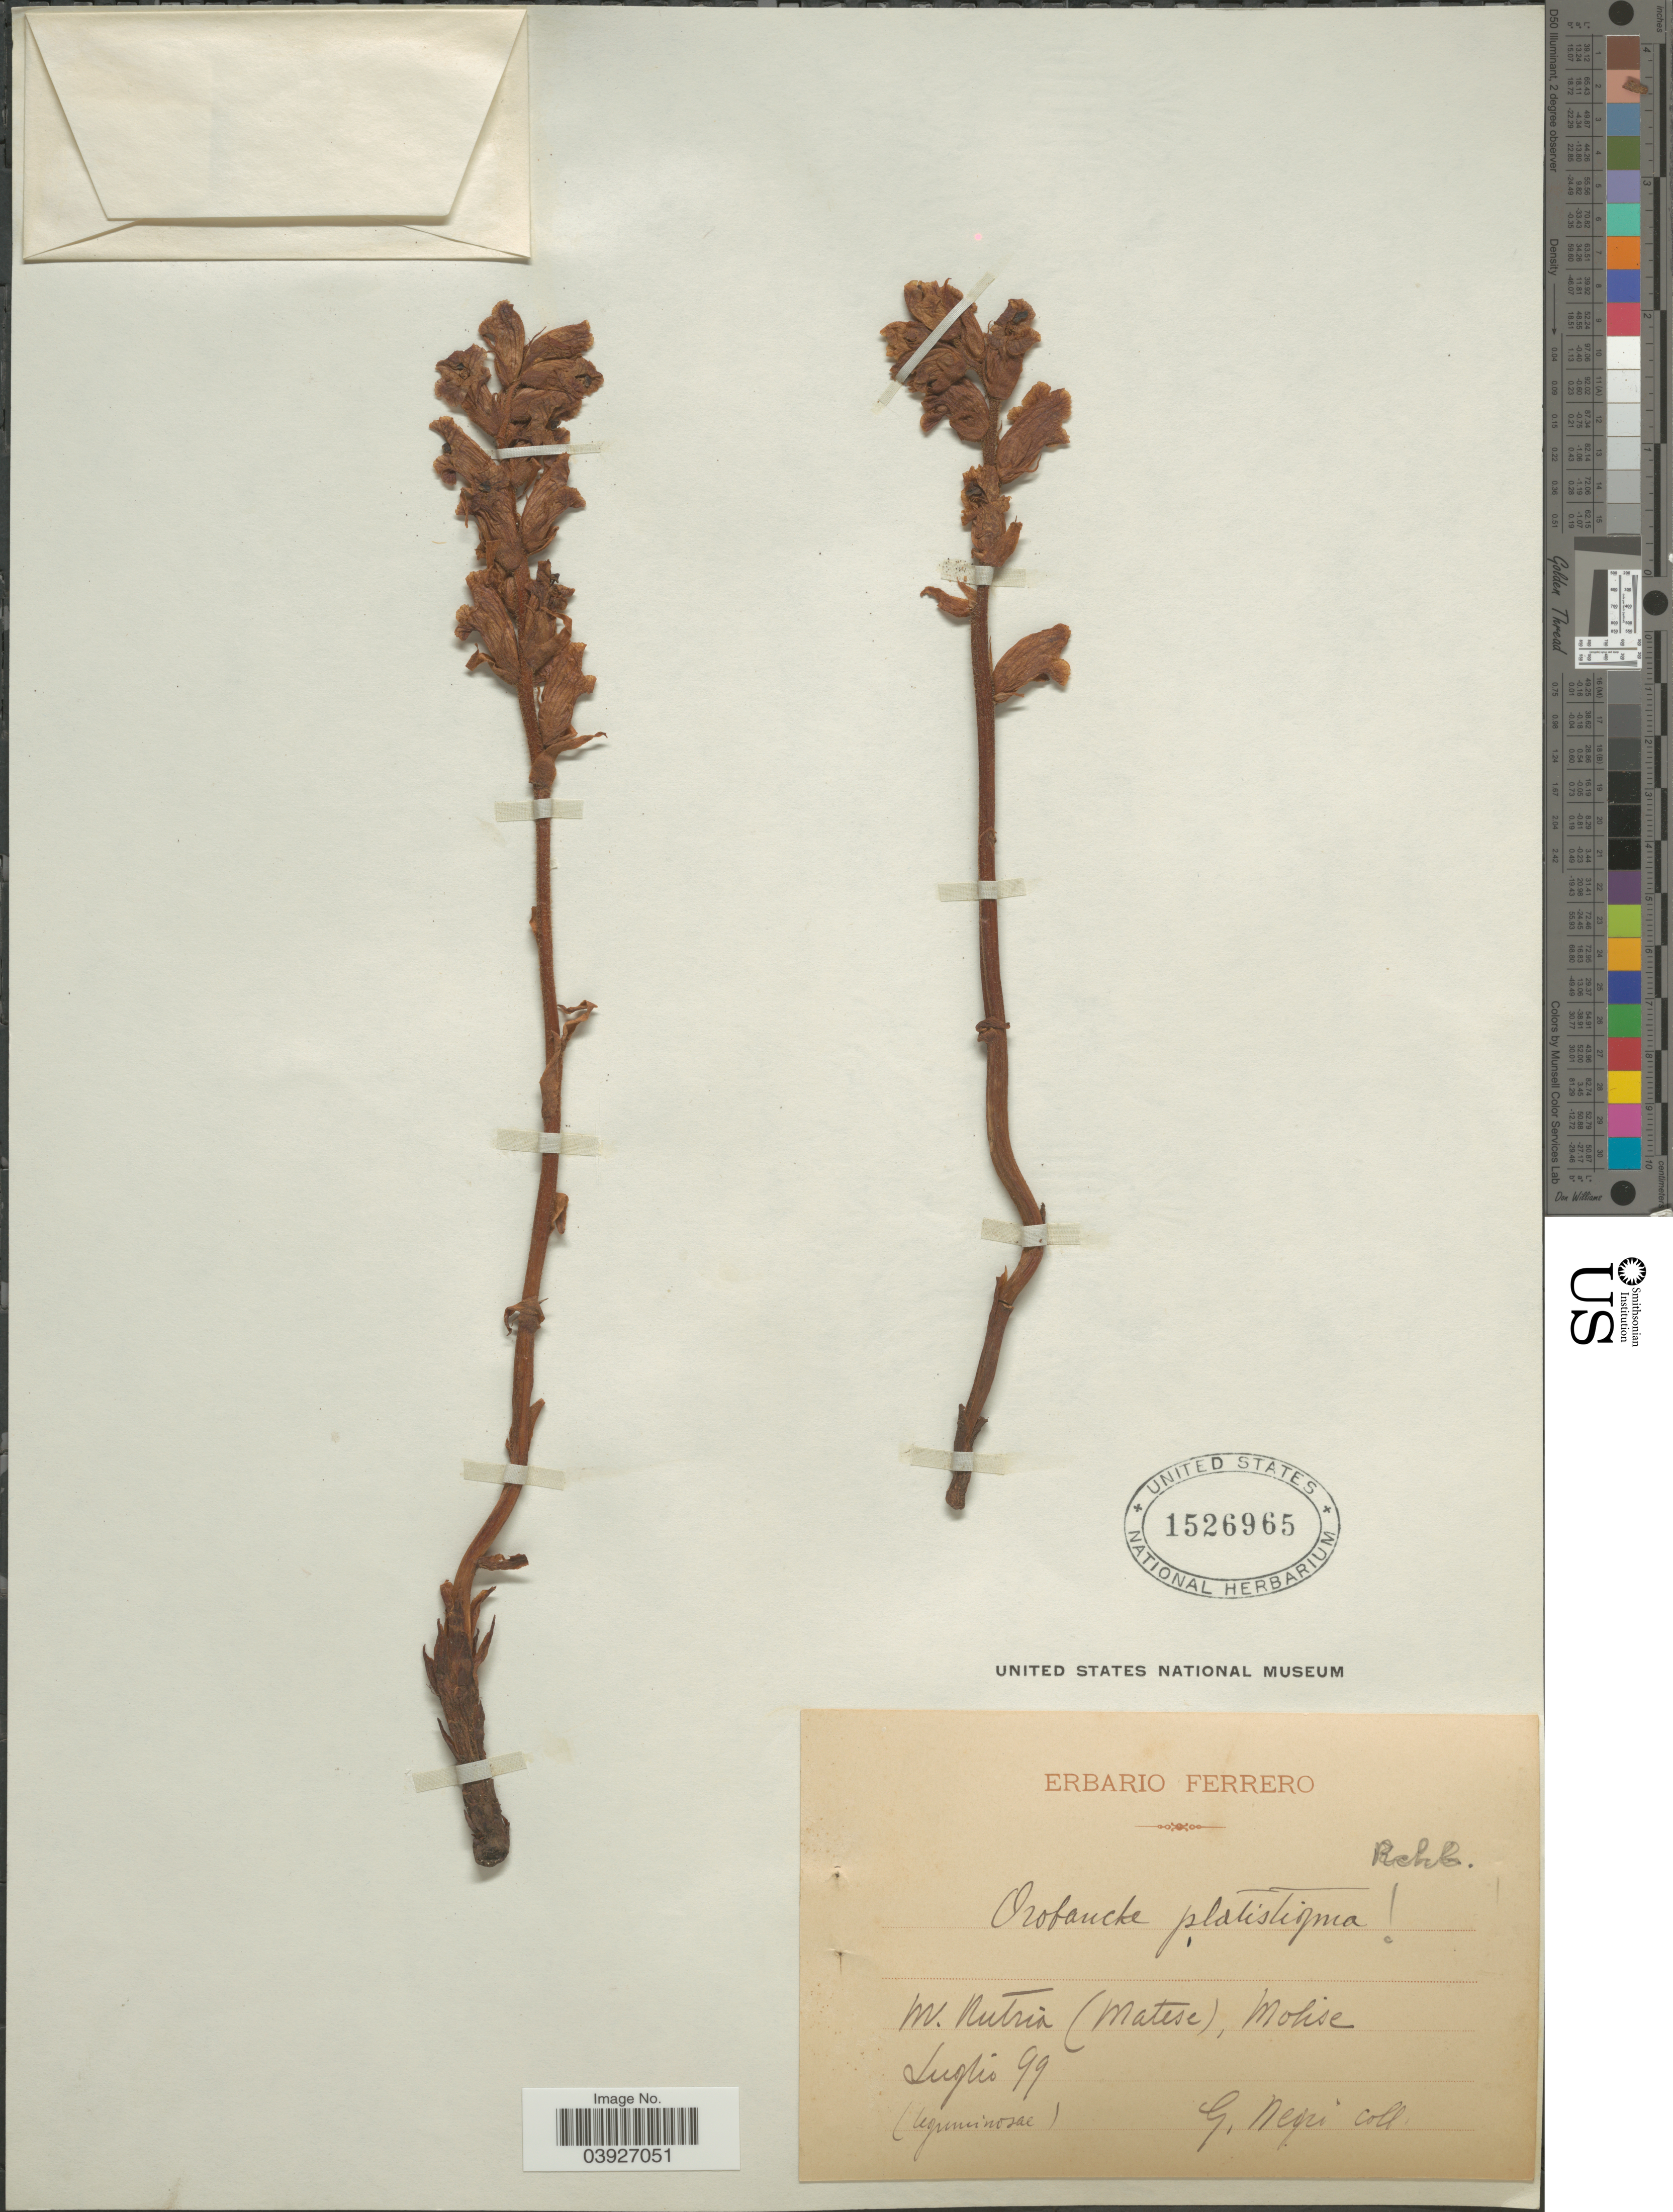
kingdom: Plantae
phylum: Tracheophyta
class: Magnoliopsida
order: Lamiales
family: Orobanchaceae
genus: Orobanche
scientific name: Orobanche platystigma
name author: Rchb.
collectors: G. Negri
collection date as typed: Transcribed d/m/y: /7/99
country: Italy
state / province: Molise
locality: M. Nutria (Matese).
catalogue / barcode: US 1526965